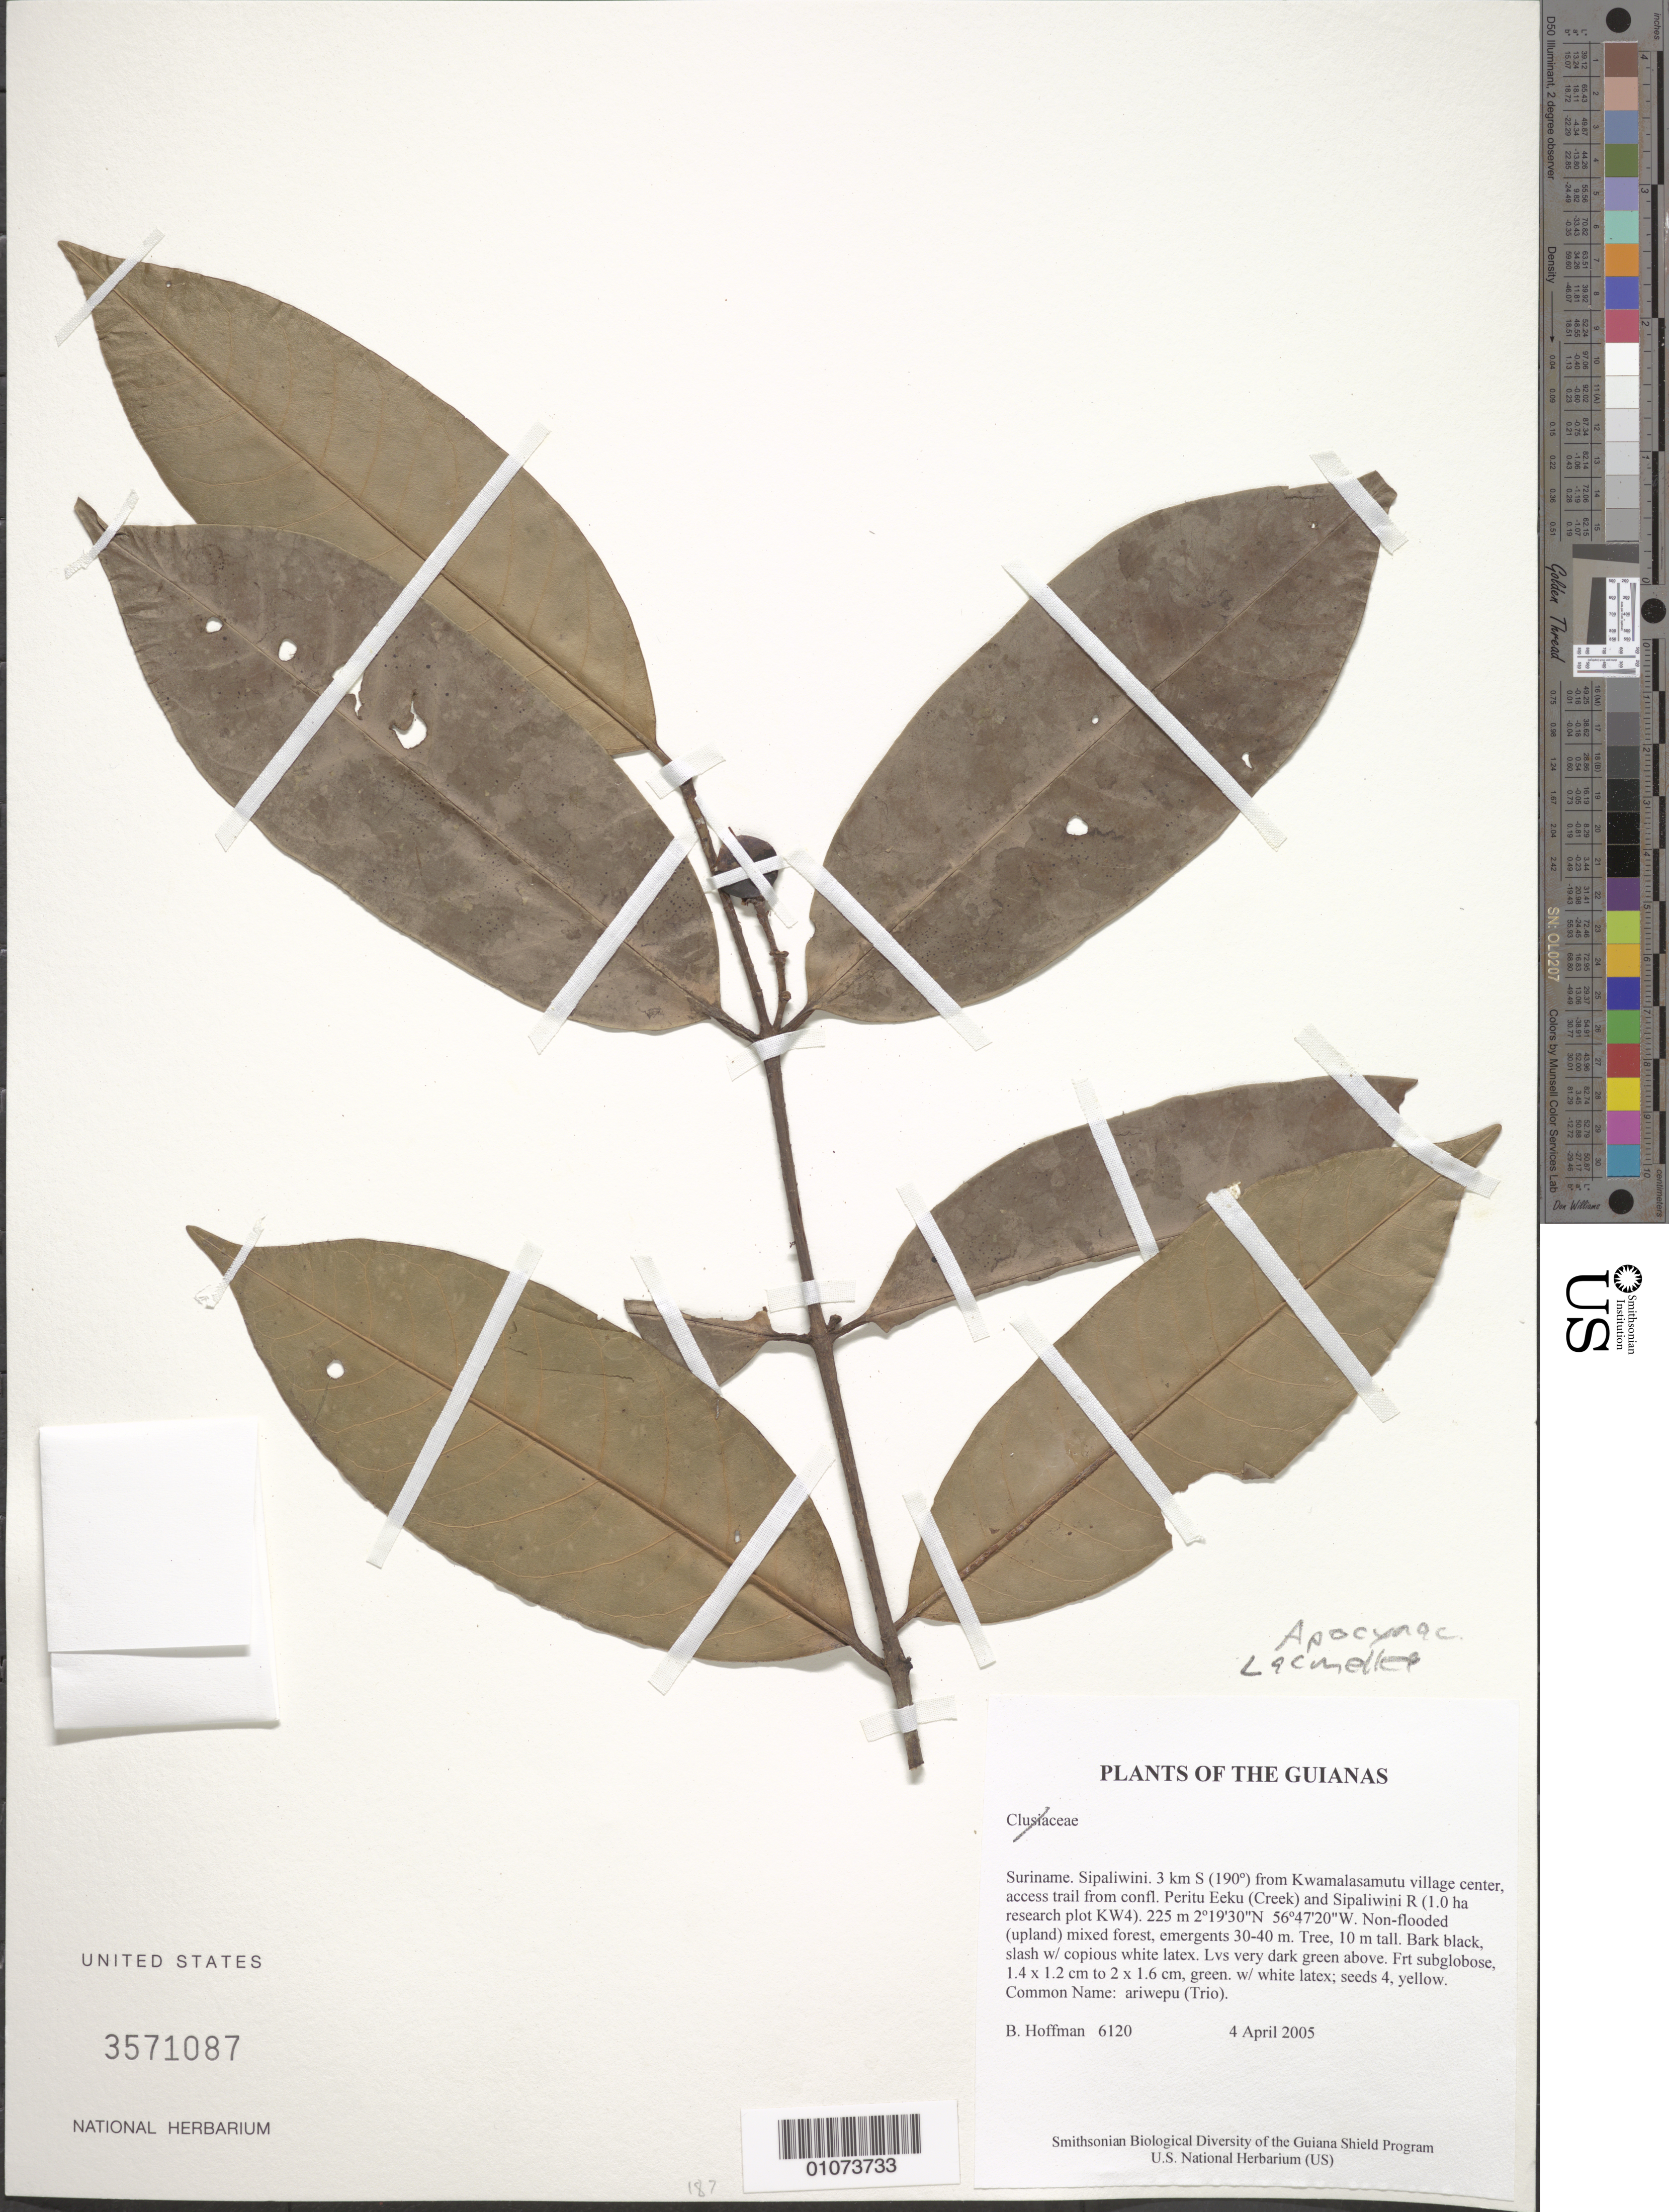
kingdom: Plantae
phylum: Tracheophyta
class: Magnoliopsida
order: Gentianales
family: Apocynaceae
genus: Lacmellea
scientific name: Lacmellea sp.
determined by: Liesner, R. L.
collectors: B. Hoffman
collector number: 6120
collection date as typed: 4 April 2005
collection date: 2005-04-04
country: Suriname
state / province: Sipaliwini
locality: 3 km S (190º) from Kwamalasamutu village center, access trail from confl. Peritu Eeku (Creek) and Sipaliwini R (1.0 ha research plot KW4)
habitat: Non-flooded (upland) mixed forest, emergents 30-40 m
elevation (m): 225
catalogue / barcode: US 3571087